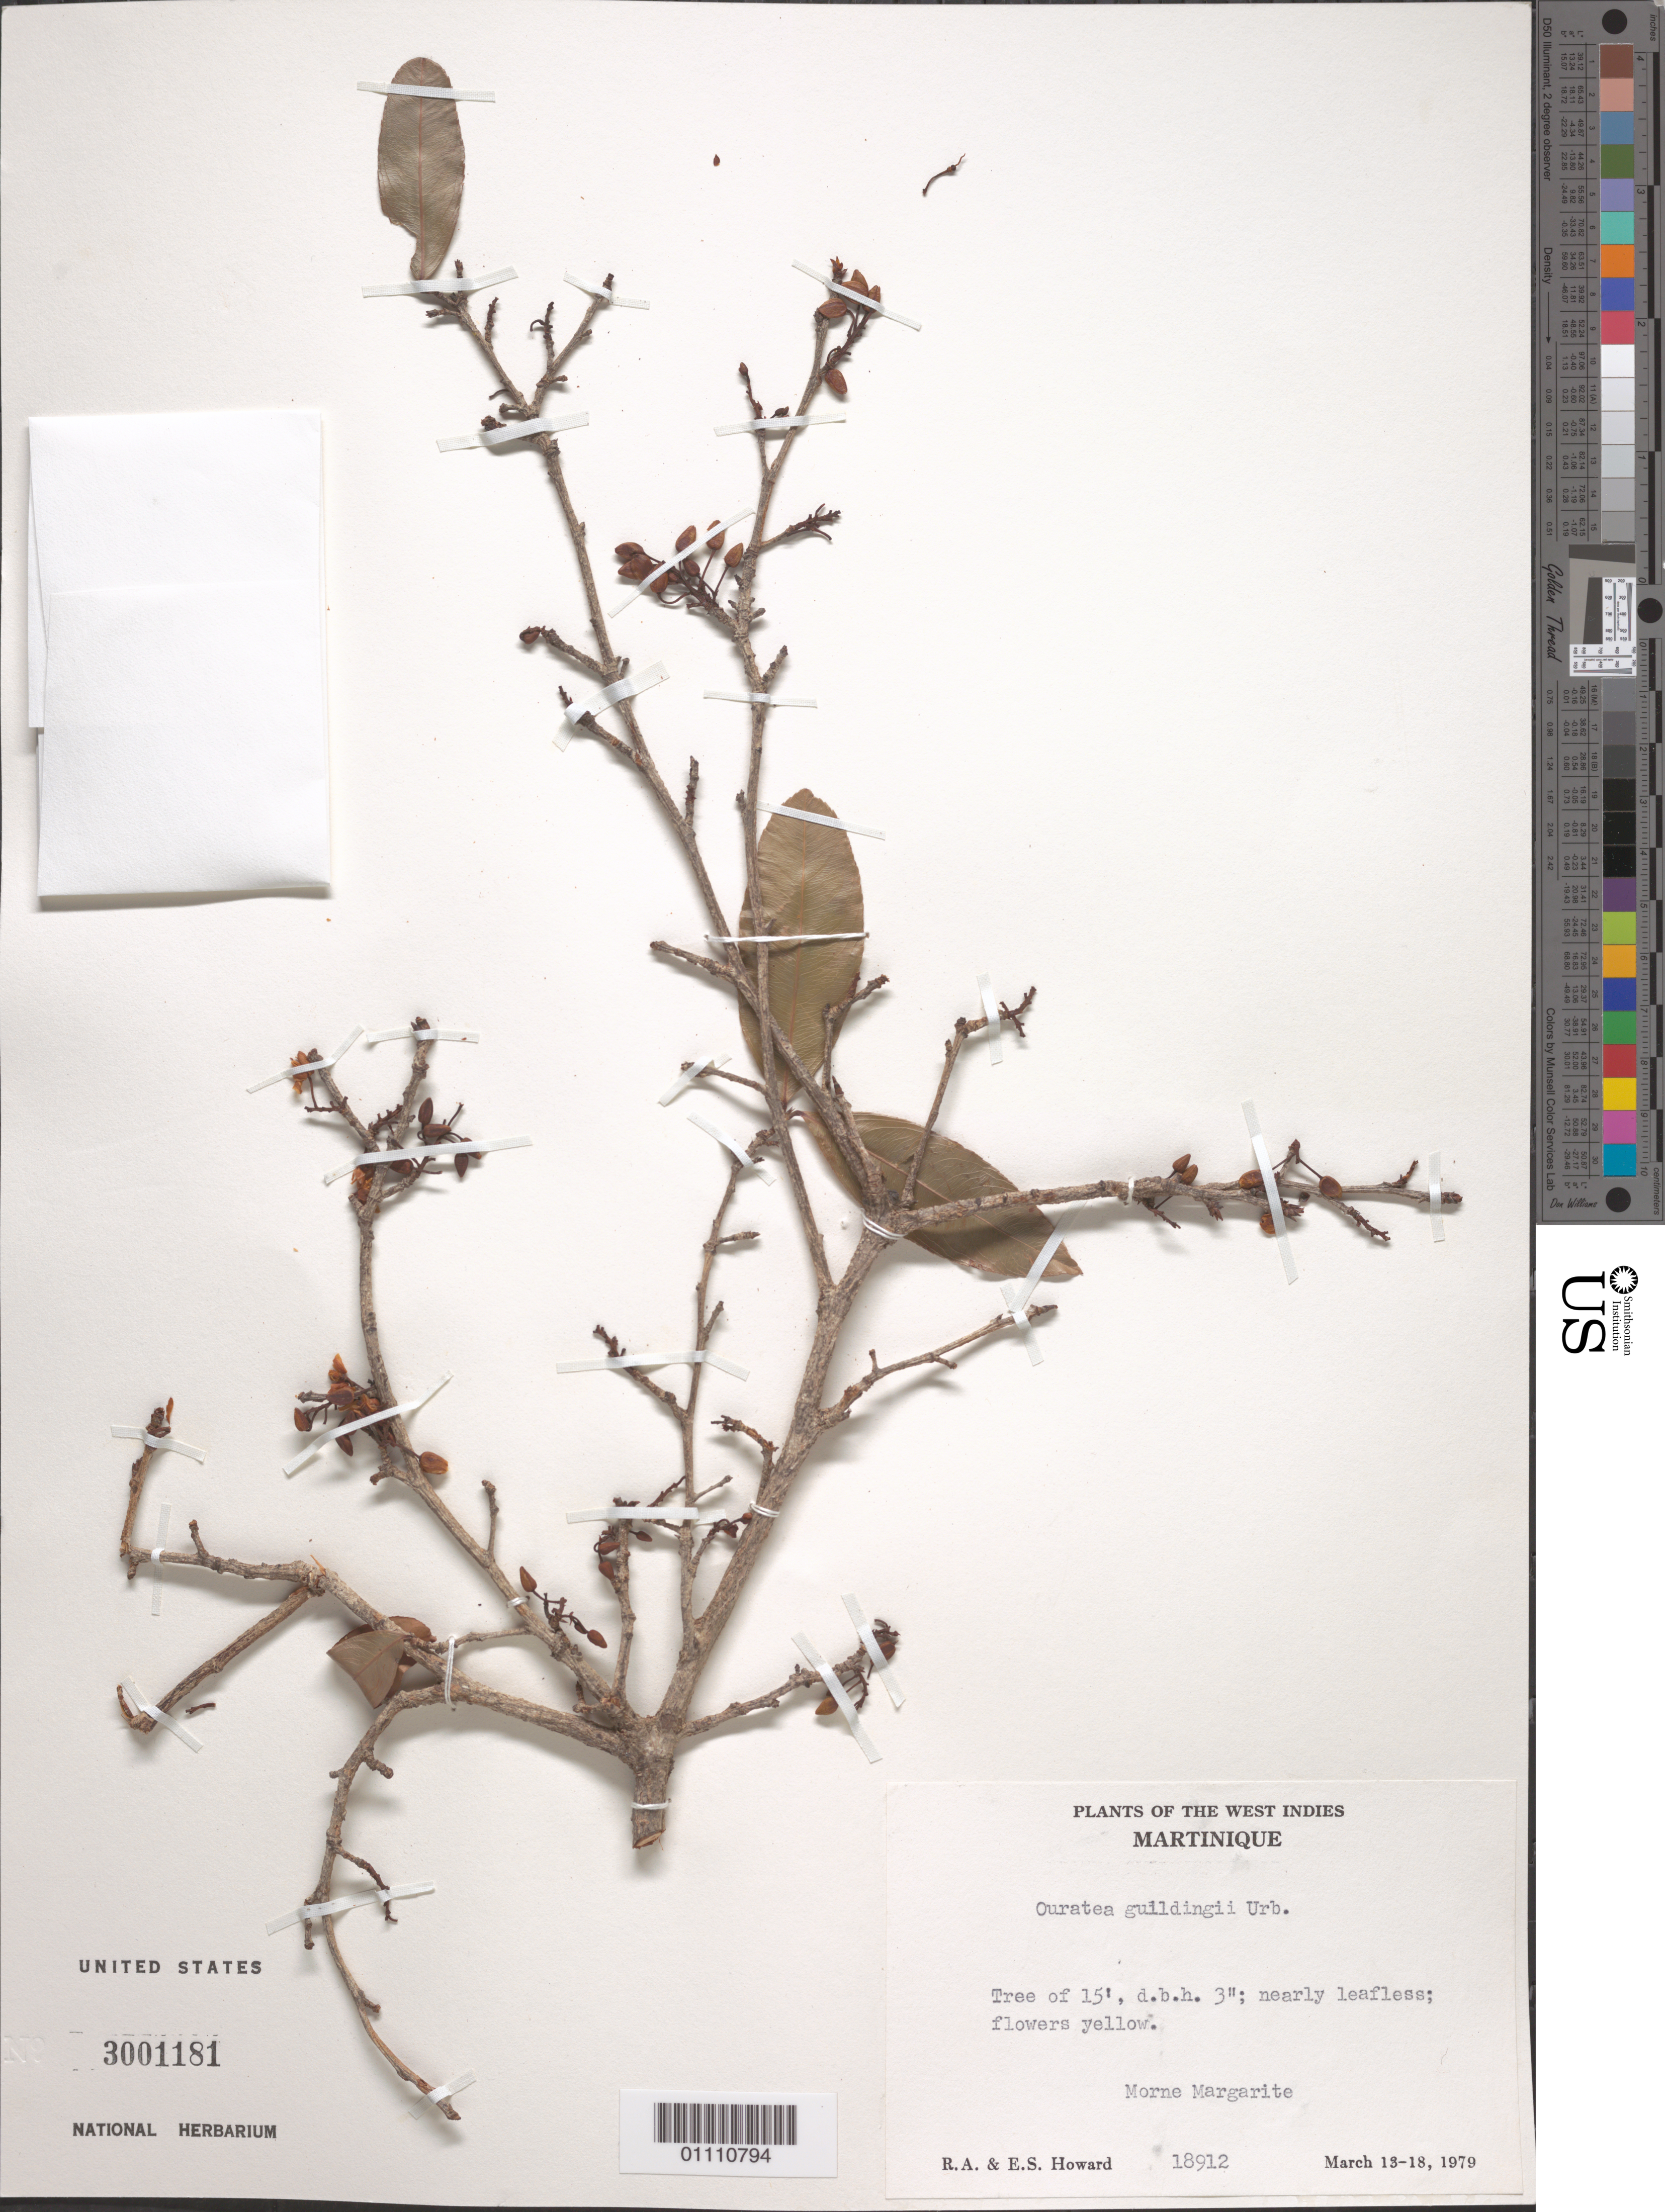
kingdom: Plantae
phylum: Tracheophyta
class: Magnoliopsida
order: Malpighiales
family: Ochnaceae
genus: Ouratea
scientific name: Ouratea guildingii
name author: (Planch.) Urb.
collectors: E. S. Howard & R. A. Howard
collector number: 18912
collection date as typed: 13 Mar 1979 to 18 Mar 1979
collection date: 1979-03-13/1979-03-18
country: Martinique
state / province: Le Marin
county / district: Sainte-Anne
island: Martinique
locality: Morne Margarite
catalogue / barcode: US 3001181